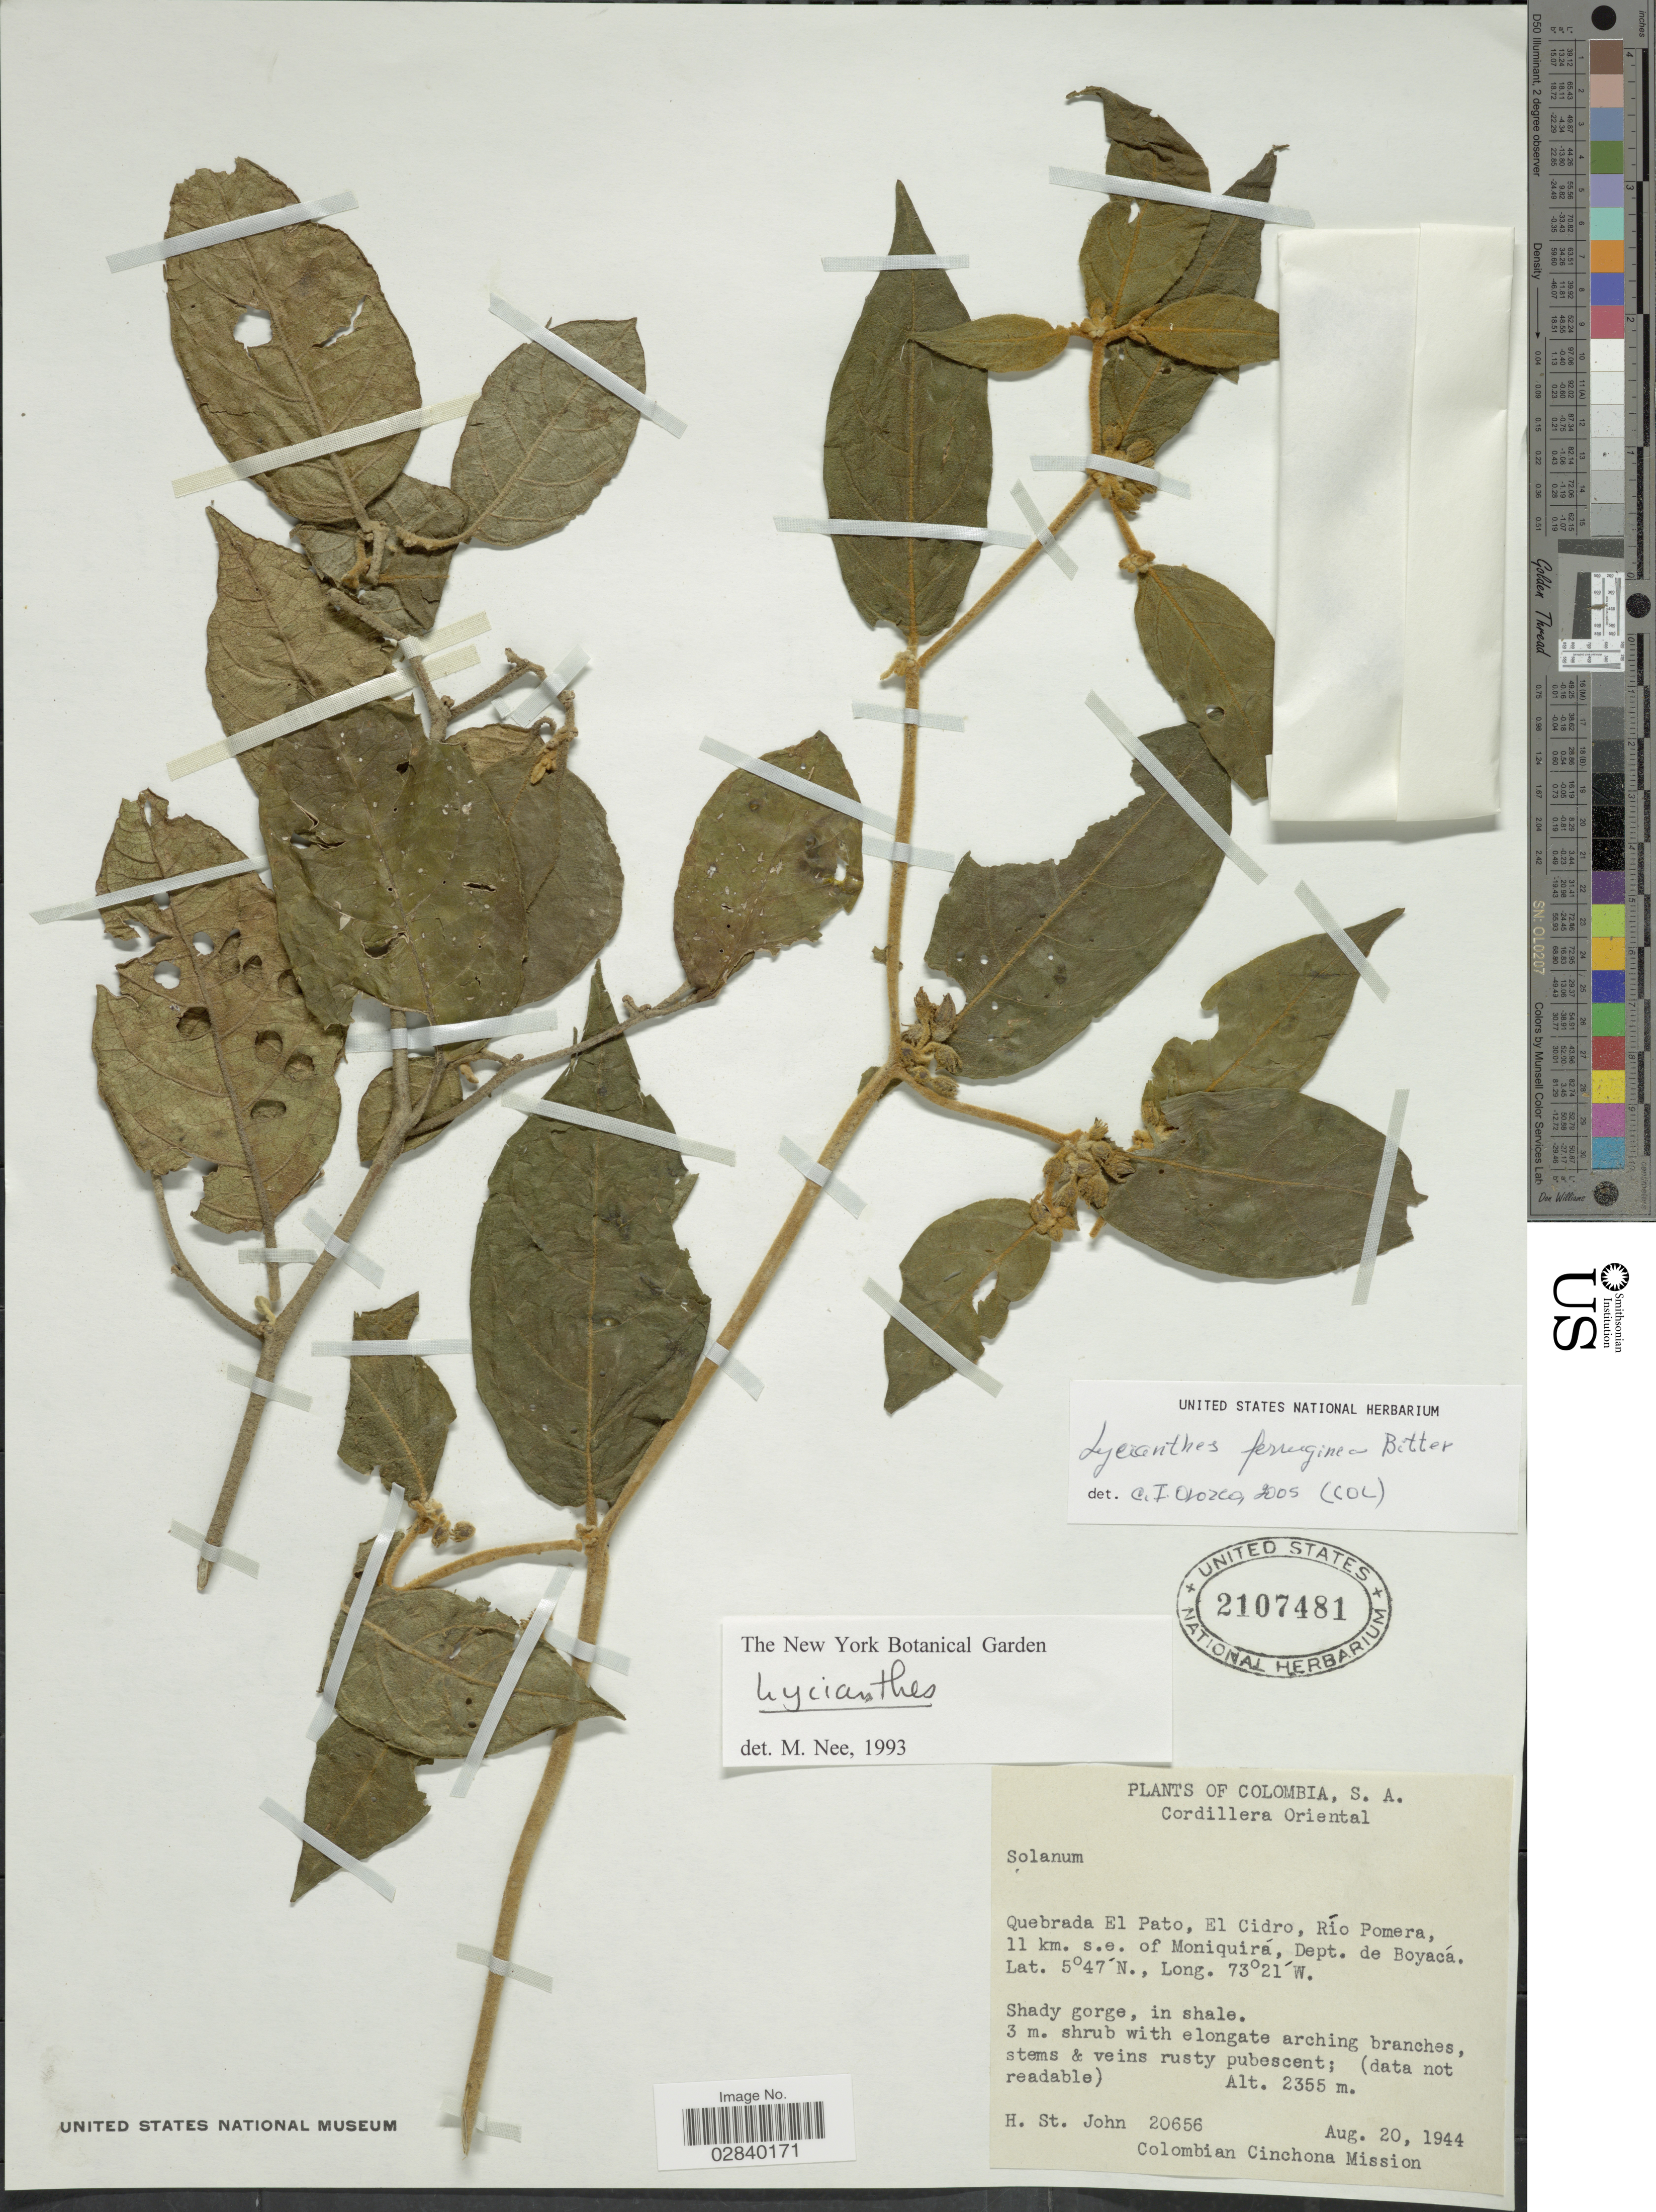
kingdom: Plantae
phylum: Tracheophyta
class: Magnoliopsida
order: Solanales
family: Solanaceae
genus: Lycianthes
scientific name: Lycianthes ferruginea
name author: Bitter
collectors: H. St. John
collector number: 20656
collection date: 1944-08-20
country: Colombia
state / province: Boyacá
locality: Cordillera Oriental. Quebrada El Pato, El Cidro, Río Pomera, 11 km. s.e. of Moniquirá, Dept. de Boyacá.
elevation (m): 2355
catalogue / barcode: US 2107481